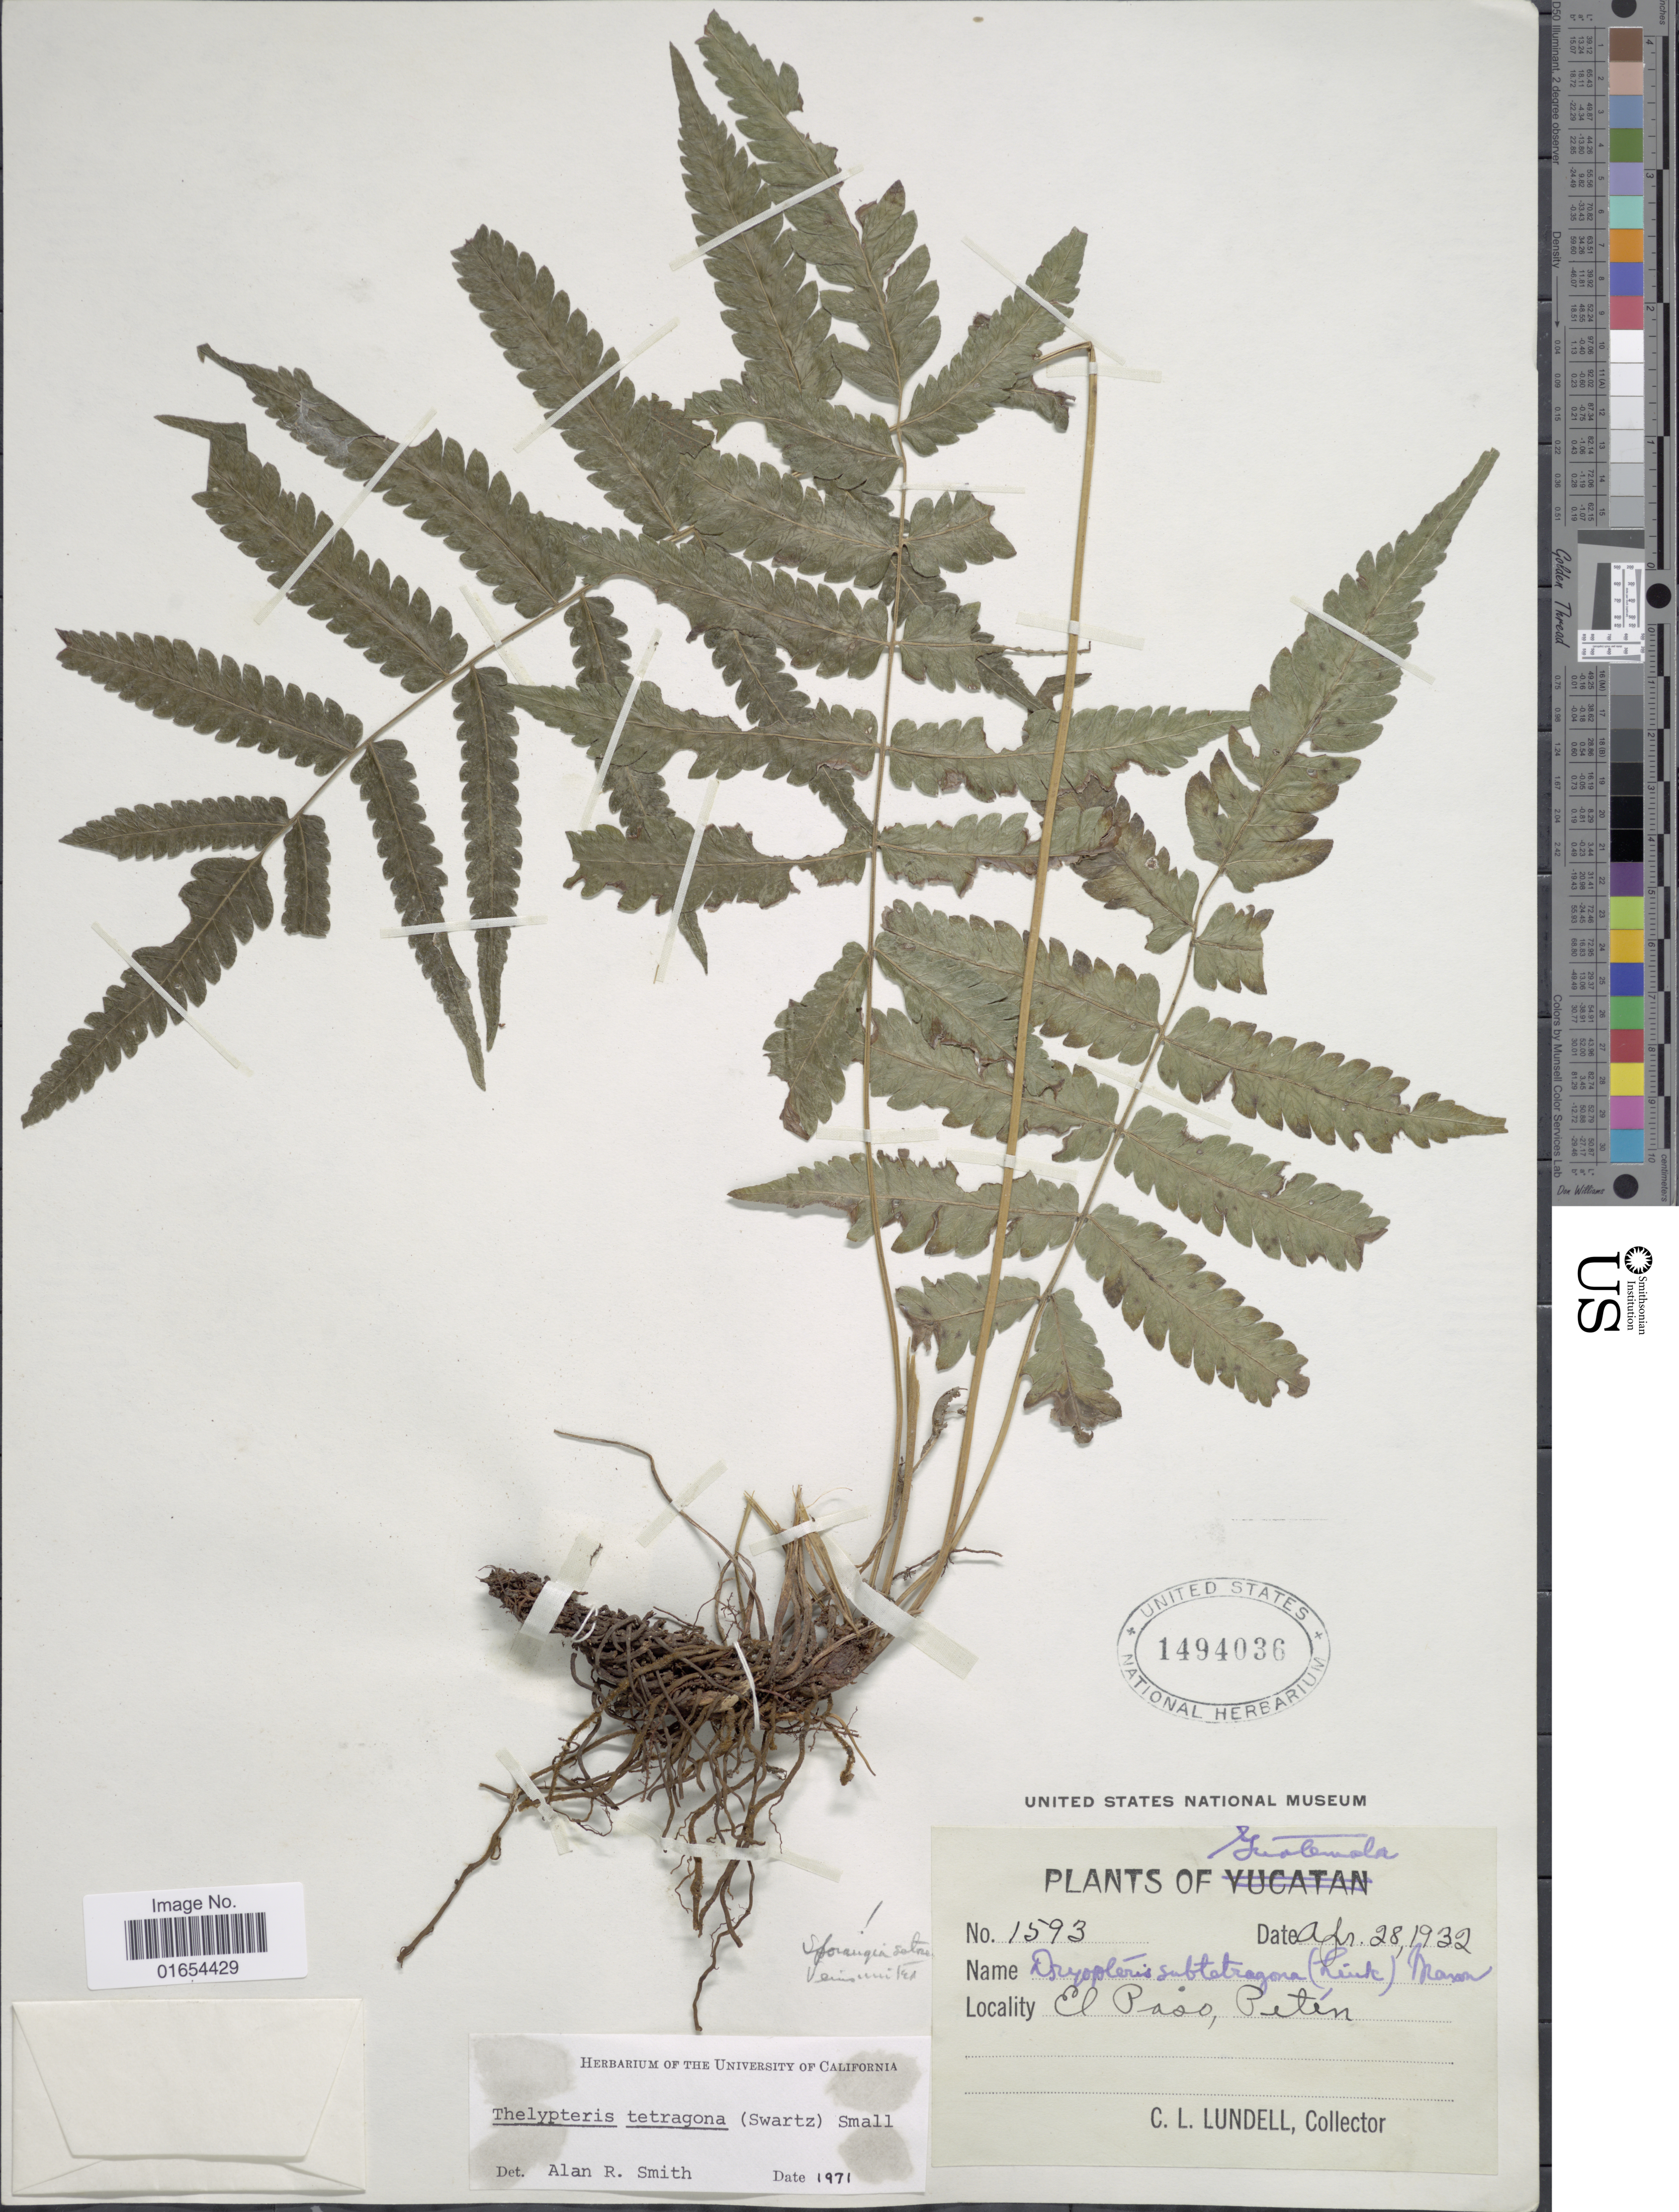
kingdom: Plantae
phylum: Tracheophyta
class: Polypodiopsida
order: Polypodiales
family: Thelypteridaceae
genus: Goniopteris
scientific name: Goniopteris tetragona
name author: (C. Presl) Sw.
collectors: C. L. Lundell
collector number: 1593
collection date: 1932-04-28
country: Guatemala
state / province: El Petén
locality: El Paso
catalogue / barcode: US 1494036